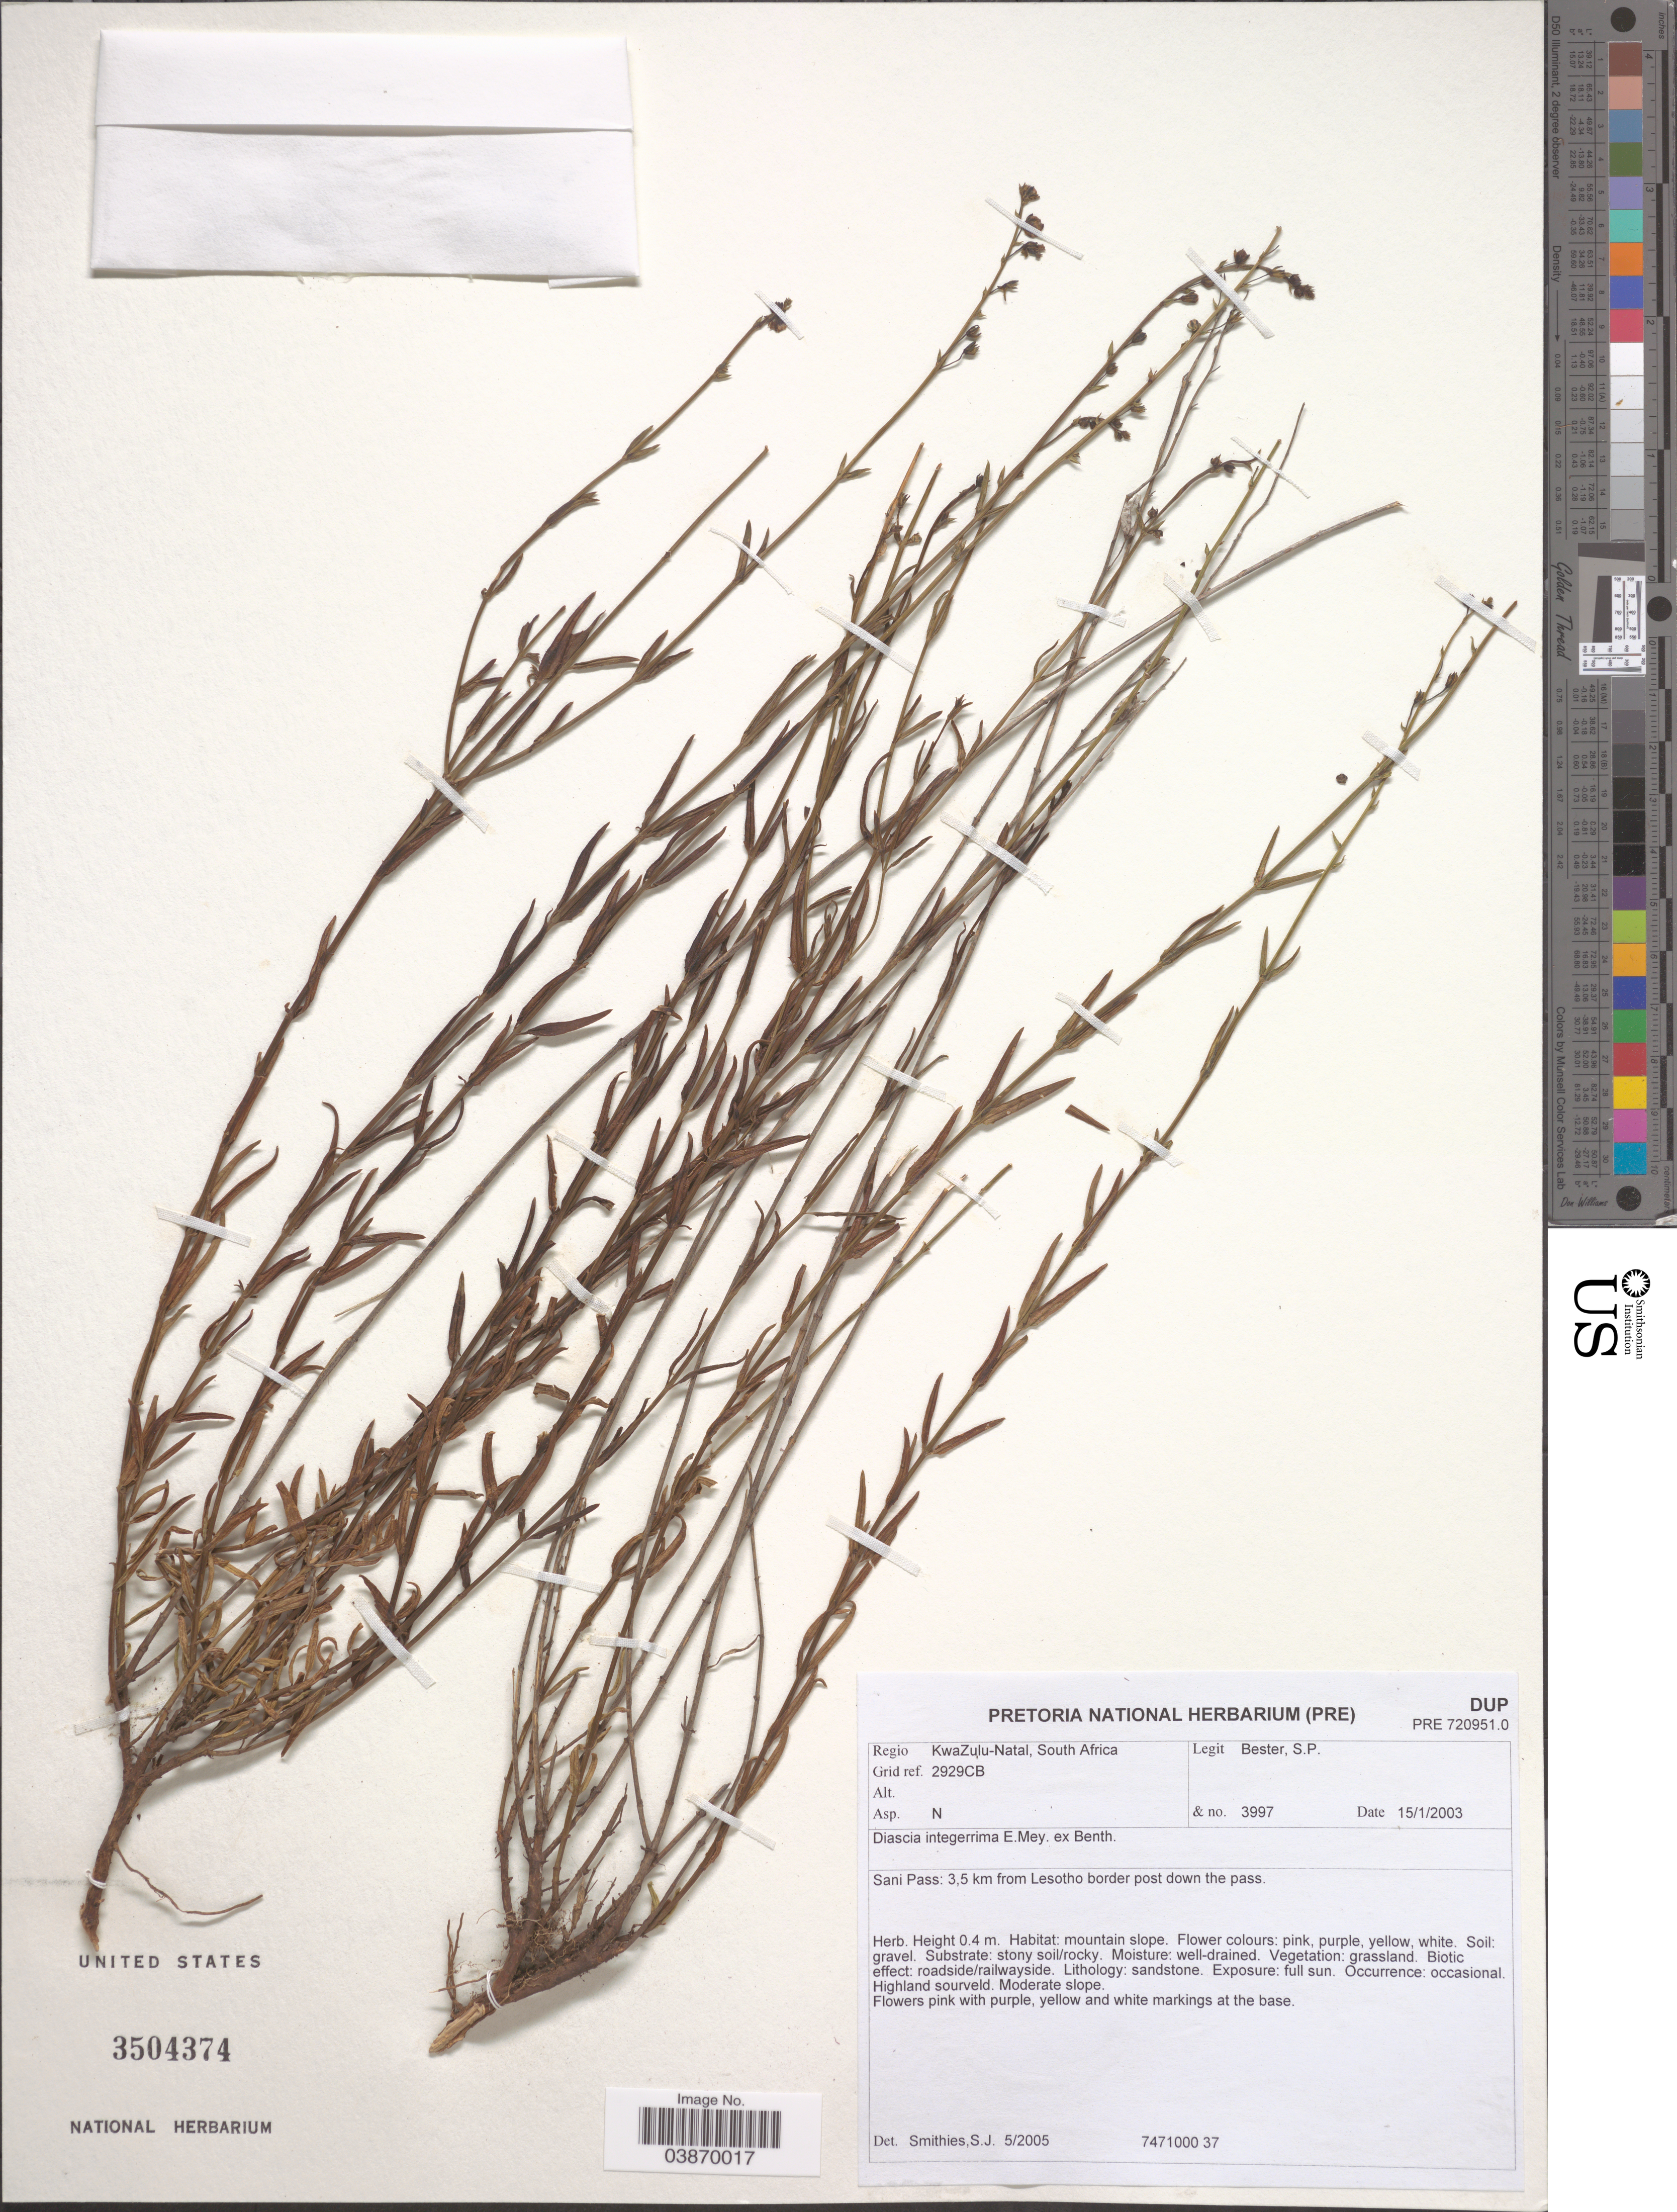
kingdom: Plantae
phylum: Tracheophyta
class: Magnoliopsida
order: Lamiales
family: Scrophulariaceae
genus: Diascia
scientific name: Diascia integerrima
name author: E. Mey. ex Benth.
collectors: S. Bester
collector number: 3997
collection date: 2003-01-15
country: South Africa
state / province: KwaZulu-Natal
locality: Regio KwaZulu-Natal. Grid ref. 2929CB. Sani Pass: 3.5 km from Lesotho border post down the pass.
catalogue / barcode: US 3504374